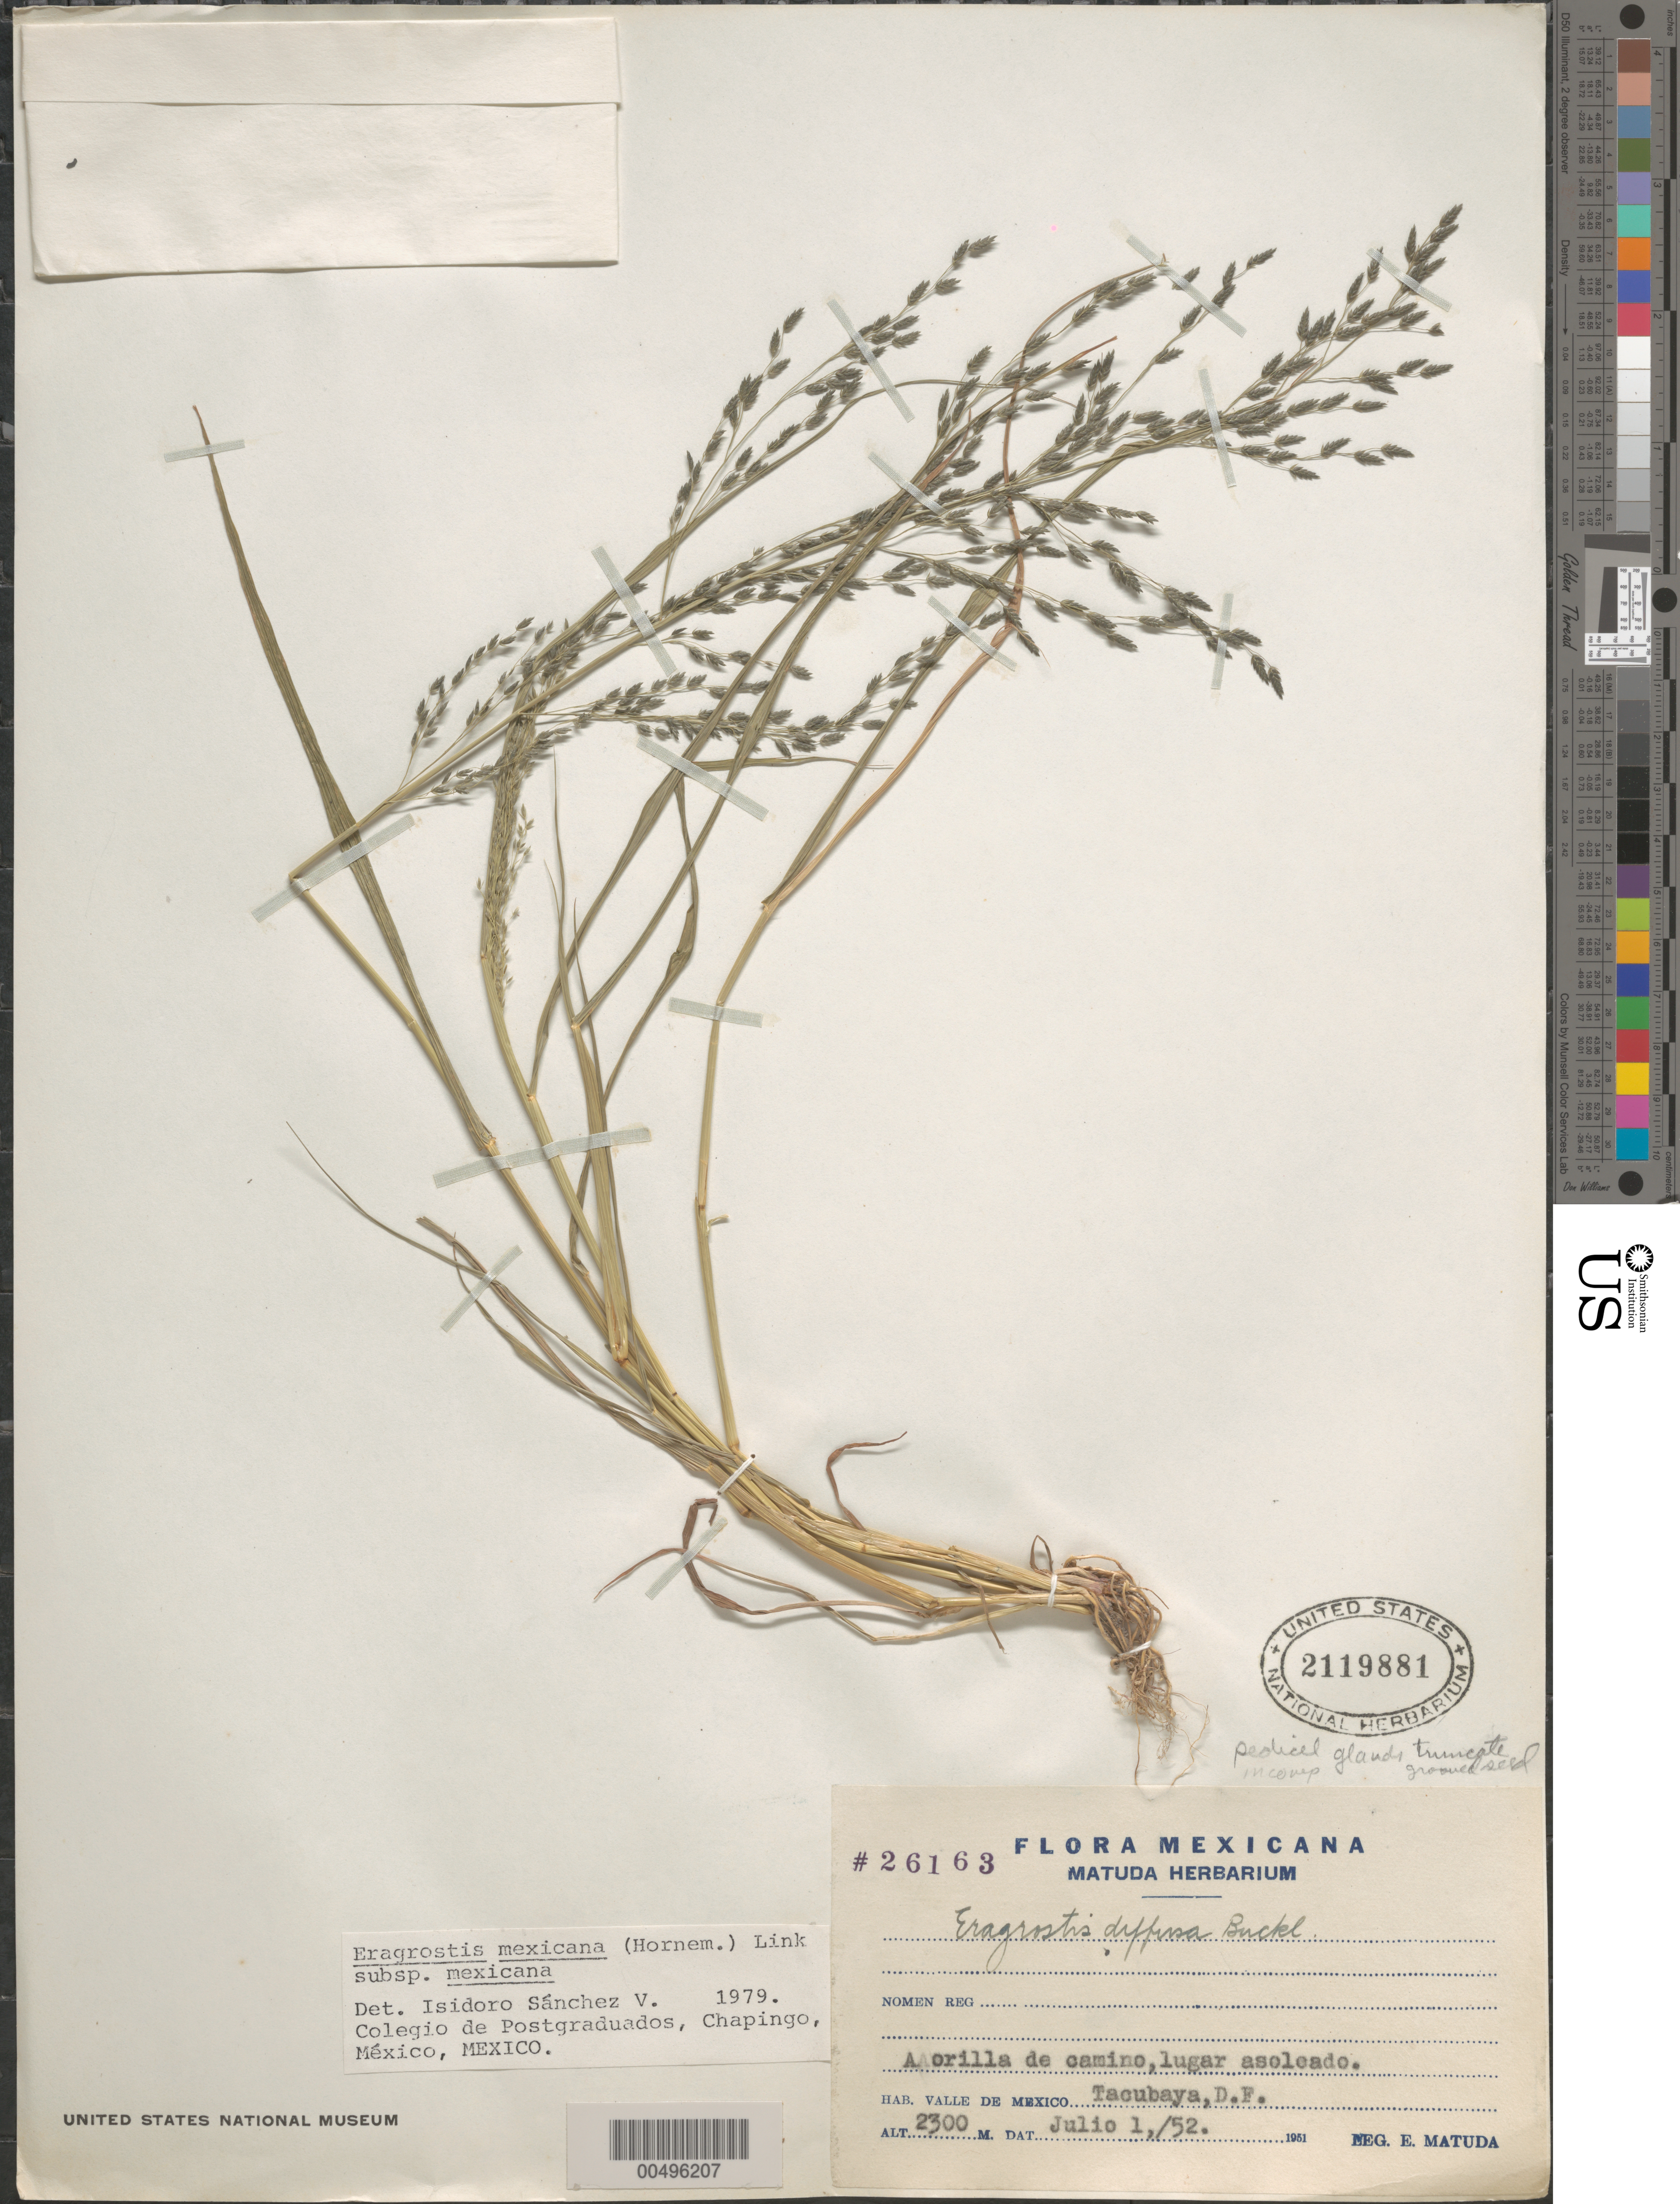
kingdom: Plantae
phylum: Tracheophyta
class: Liliopsida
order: Poales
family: Poaceae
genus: Eragrostis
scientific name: Eragrostis mexicana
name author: (Hornem.) Link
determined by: Sánchez Vega, I. M.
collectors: E. Matuda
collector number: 26163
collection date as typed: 1 Jul 1952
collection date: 1952-07-01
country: Mexico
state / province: Distrito Federal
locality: Tacubaya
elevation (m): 2300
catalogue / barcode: US 2119881